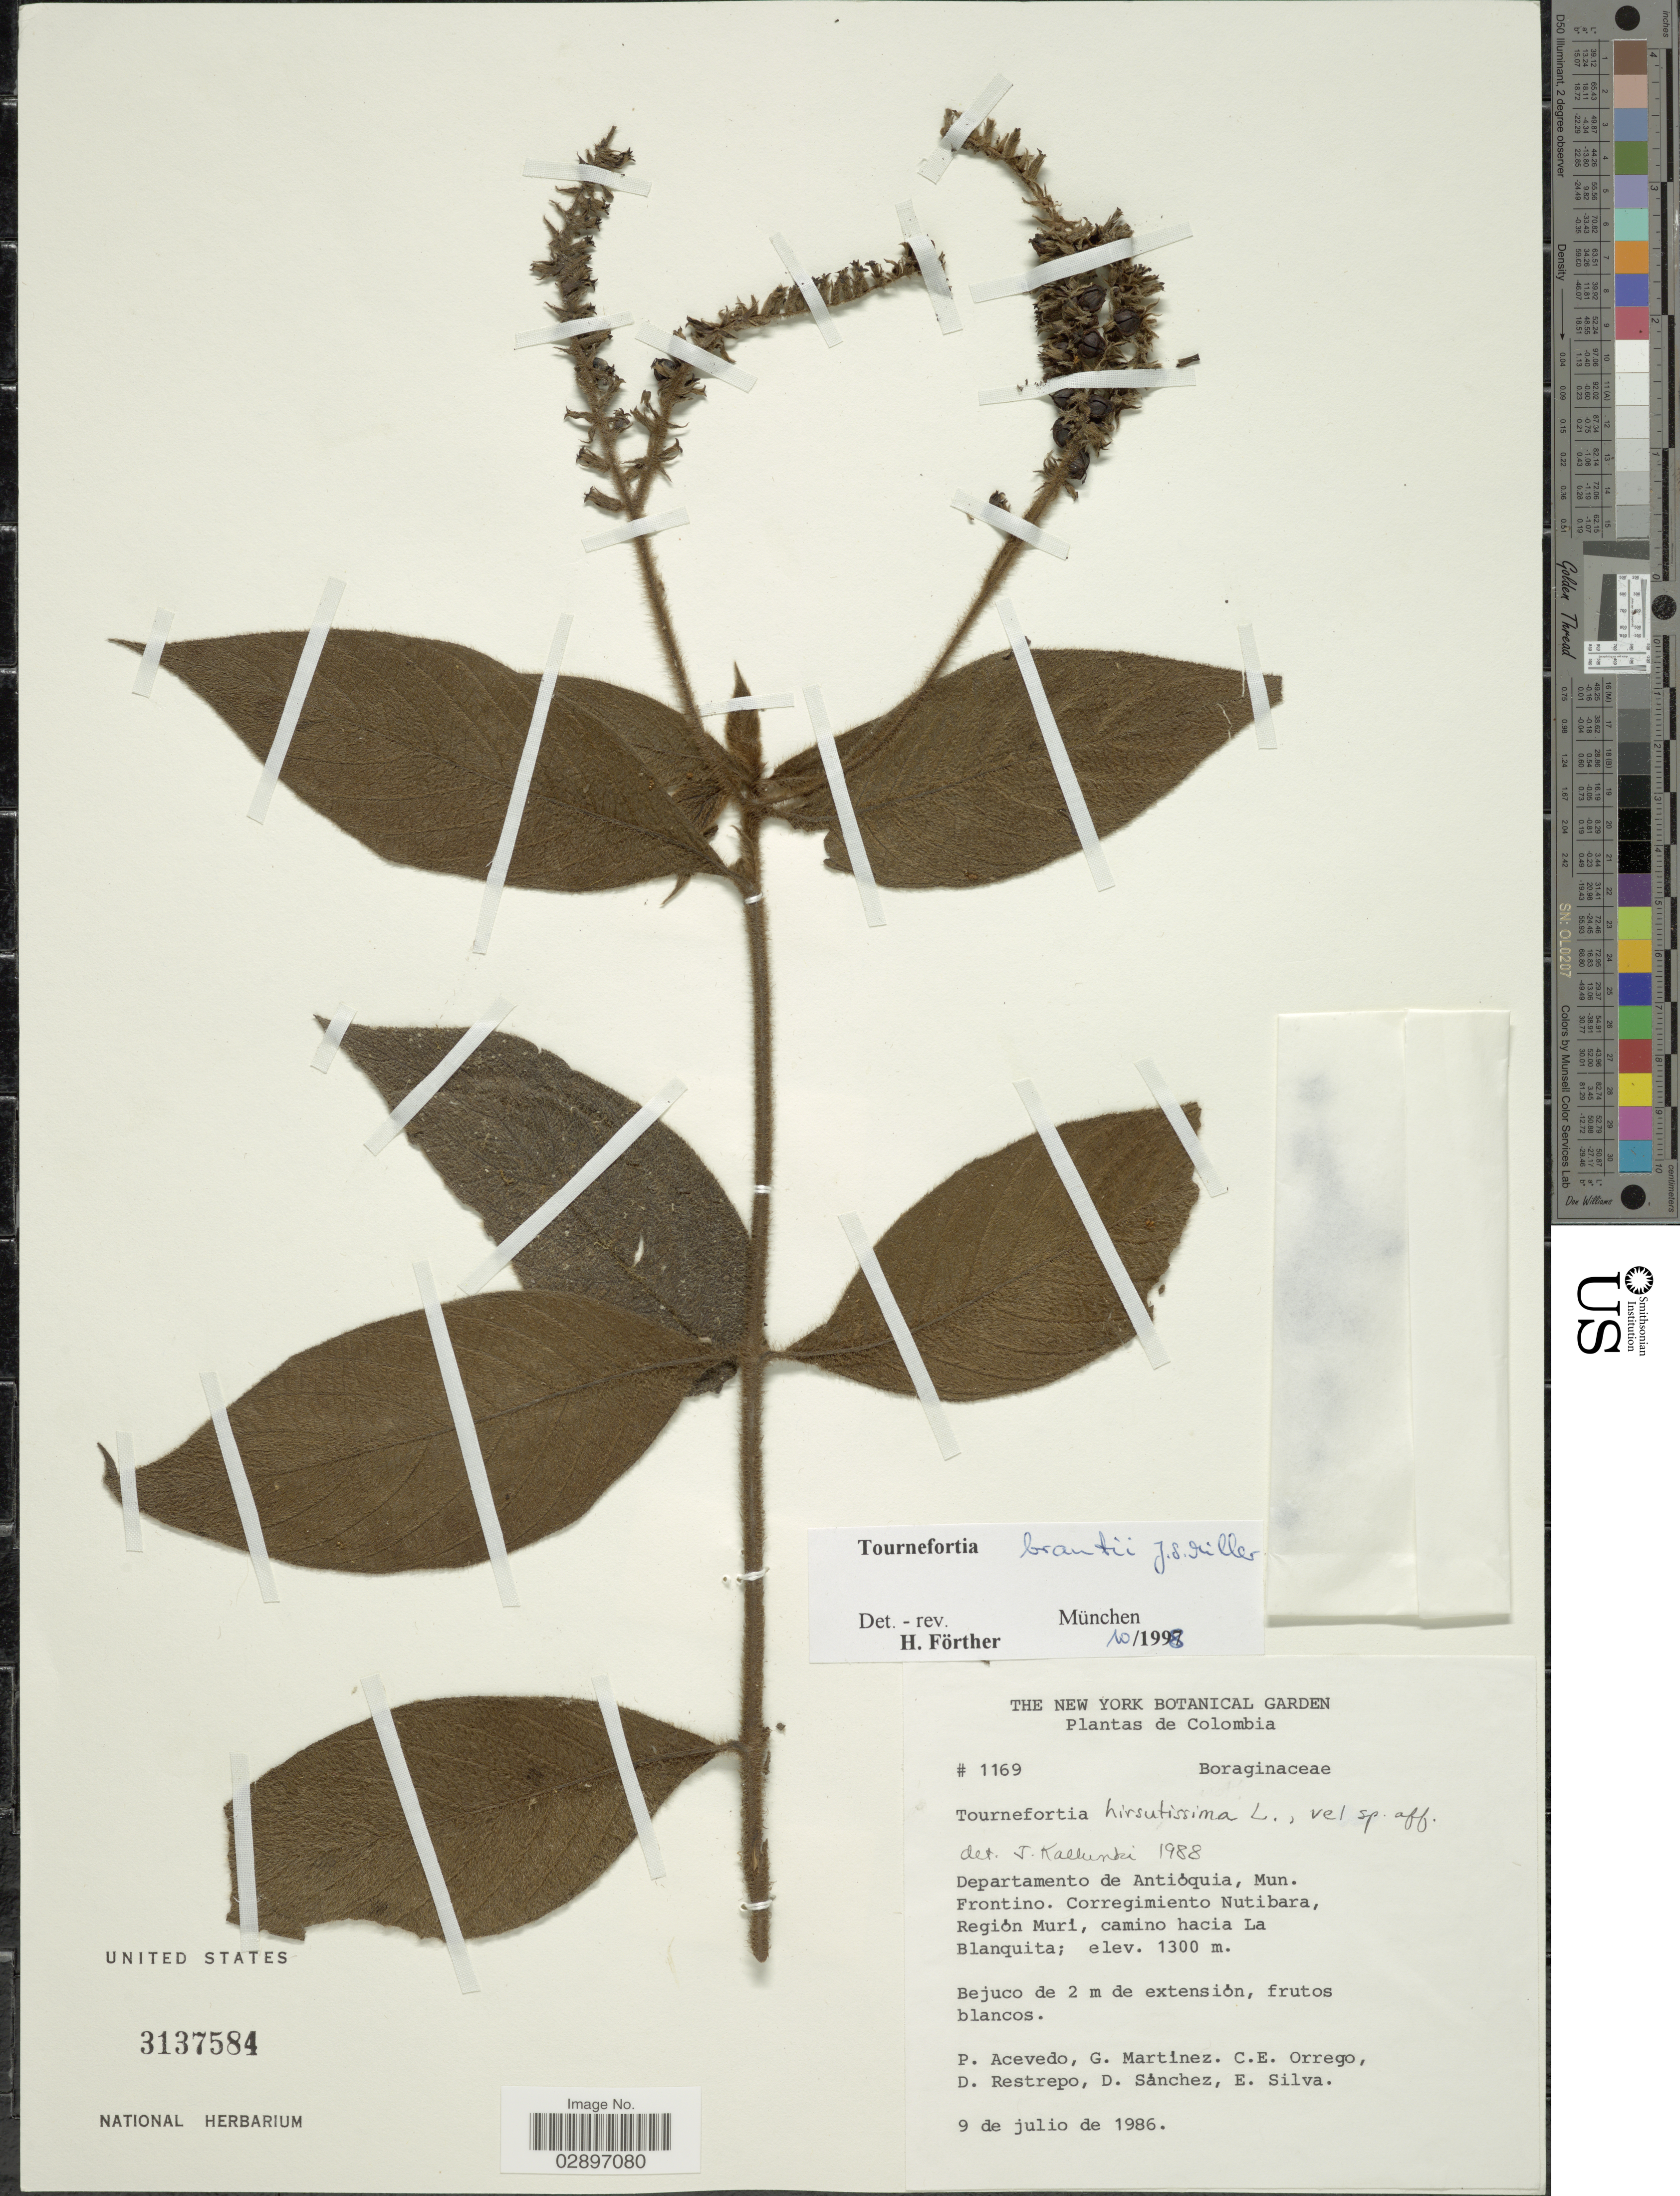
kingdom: Plantae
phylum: Tracheophyta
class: Magnoliopsida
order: Boraginales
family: Heliotropiaceae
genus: Tournefortia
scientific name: Tournefortia brantii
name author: J.S. Mill.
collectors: P. Acevedo-Rodr., G. Martinez, C. Orrego, D. Restrepo & et al.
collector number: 1169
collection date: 1986-07-09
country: Colombia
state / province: Antioquia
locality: Mun. Frontino. Corregimiento Nutibara, Region Muri, camino hacia La Blanquita.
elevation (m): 1300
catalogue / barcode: US 3137584